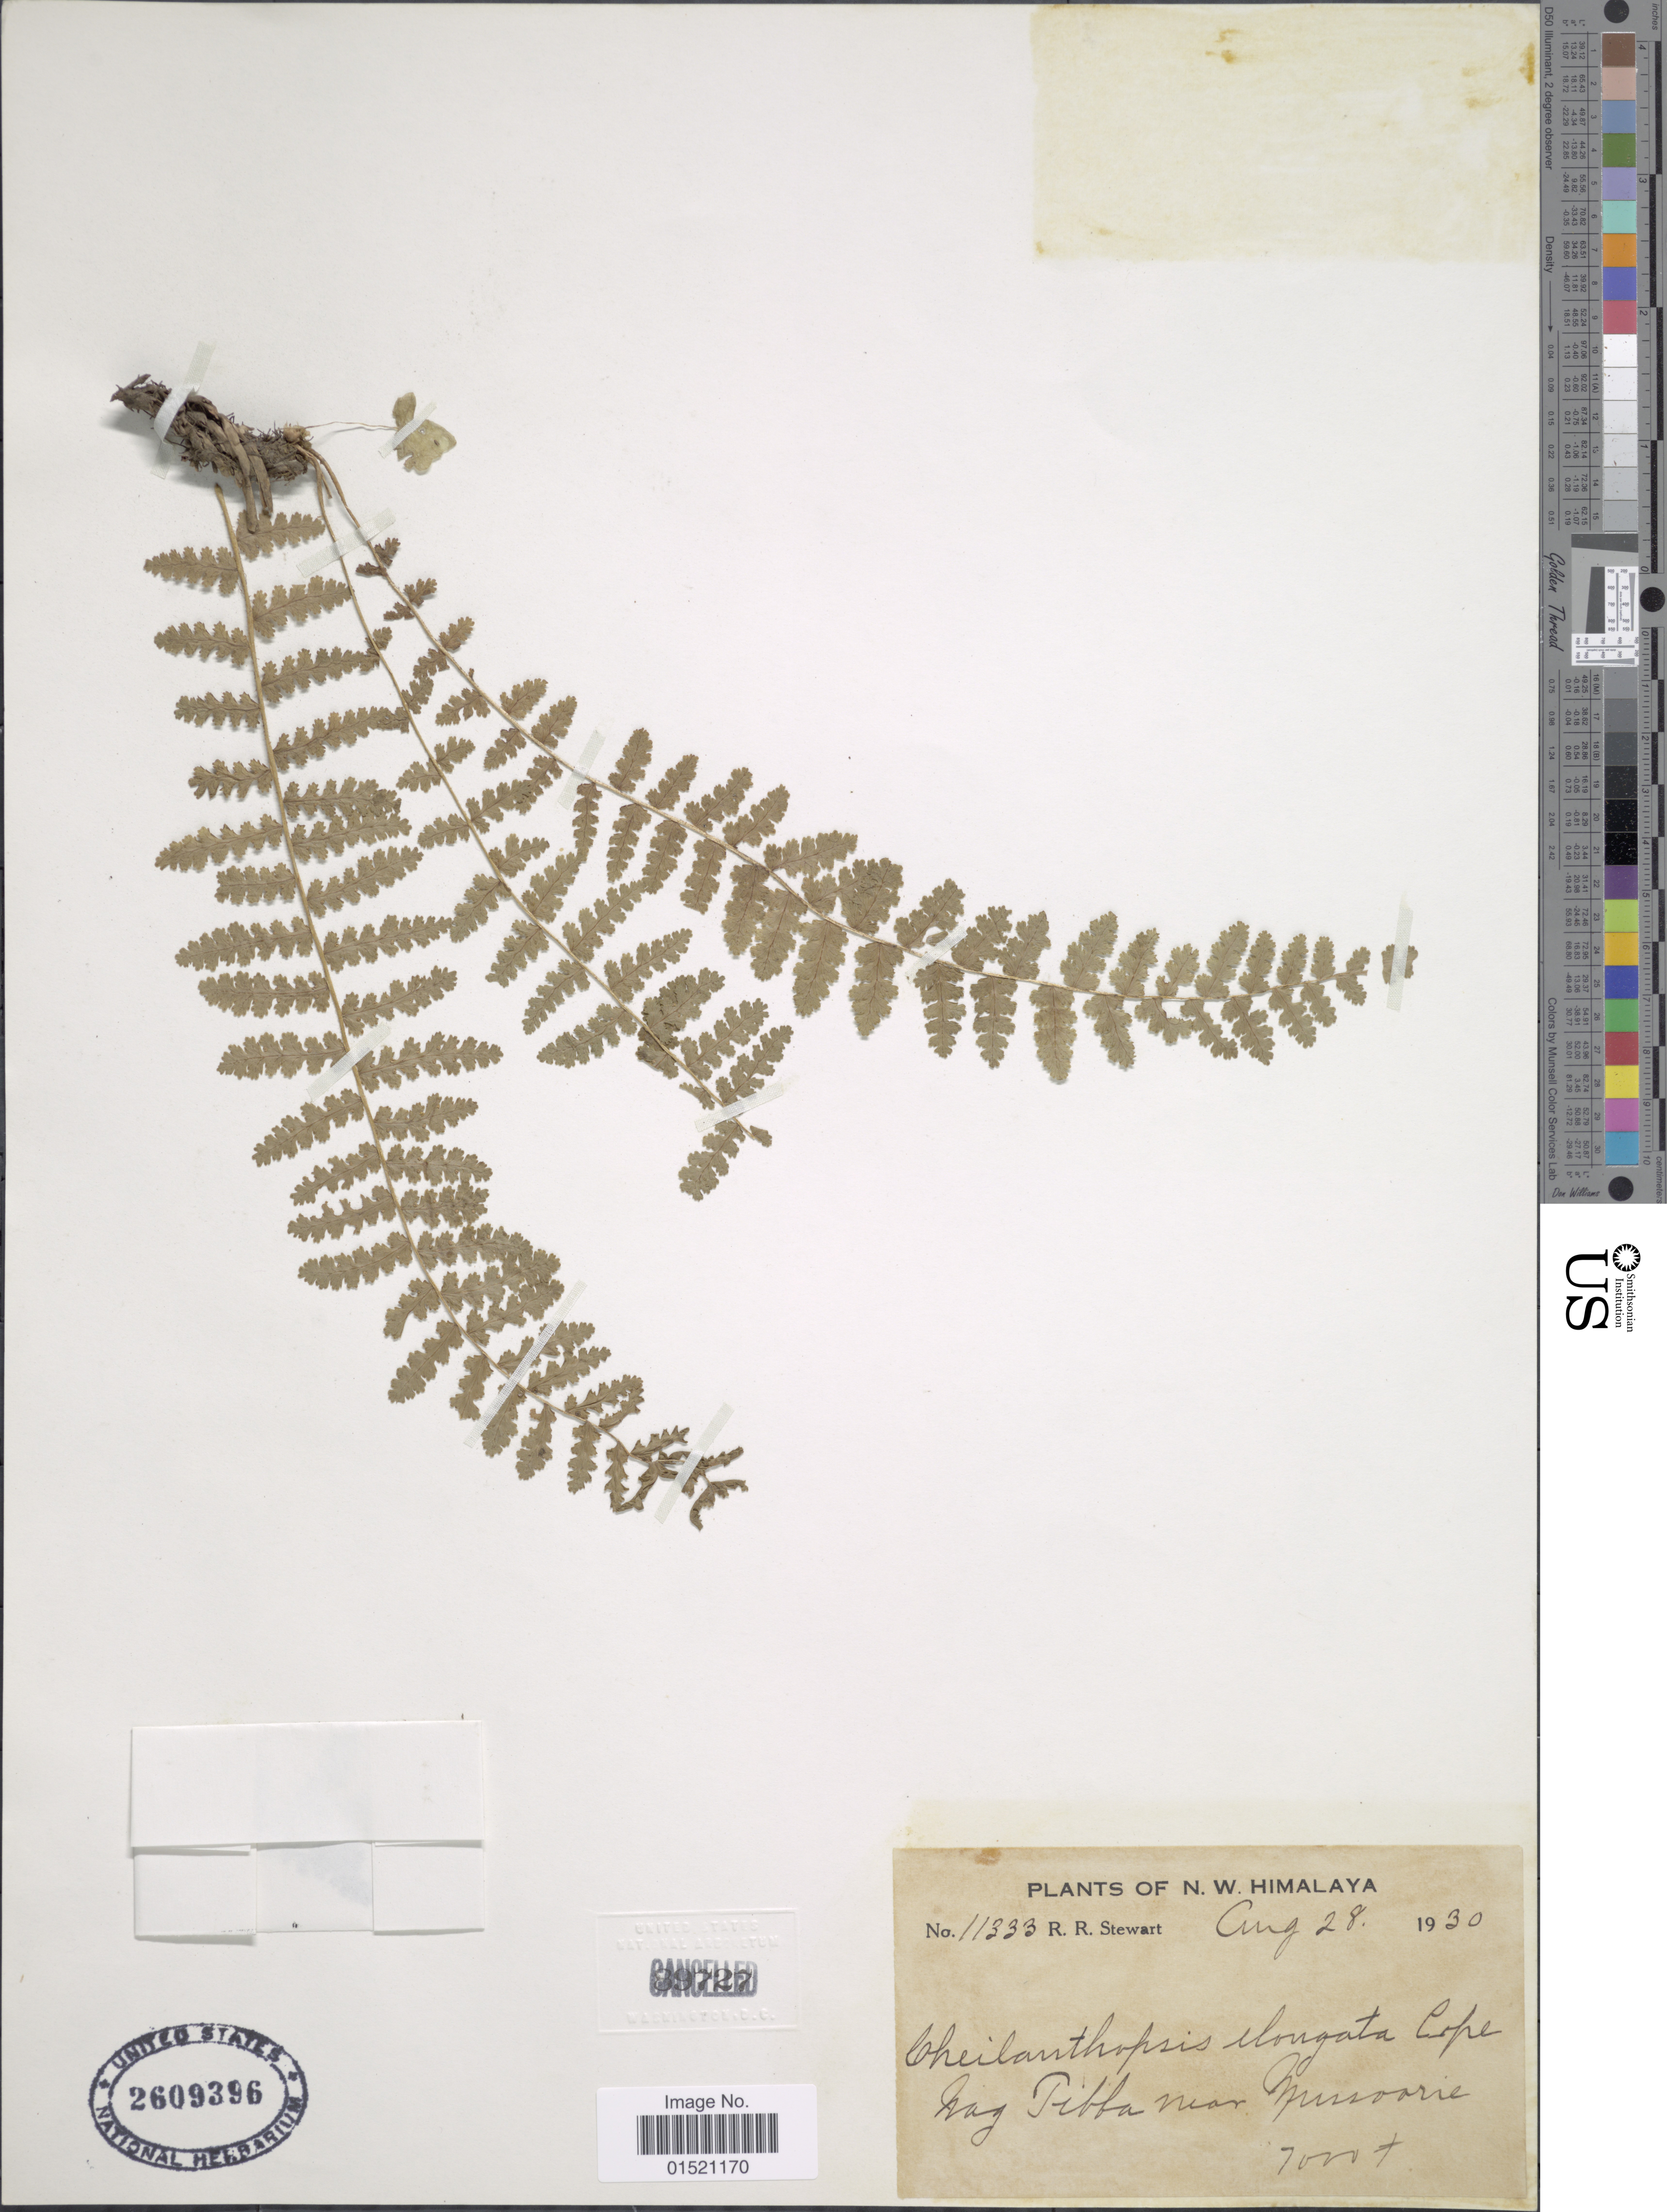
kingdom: Plantae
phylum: Tracheophyta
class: Polypodiopsida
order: Polypodiales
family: Woodsiaceae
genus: Woodsia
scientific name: Woodsia indusiosa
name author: Christ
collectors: R. R. Stewart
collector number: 11333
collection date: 1930-08-28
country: India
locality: N.W. Himalaya, Nag Tibba near Mussoorie.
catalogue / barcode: US 2609396